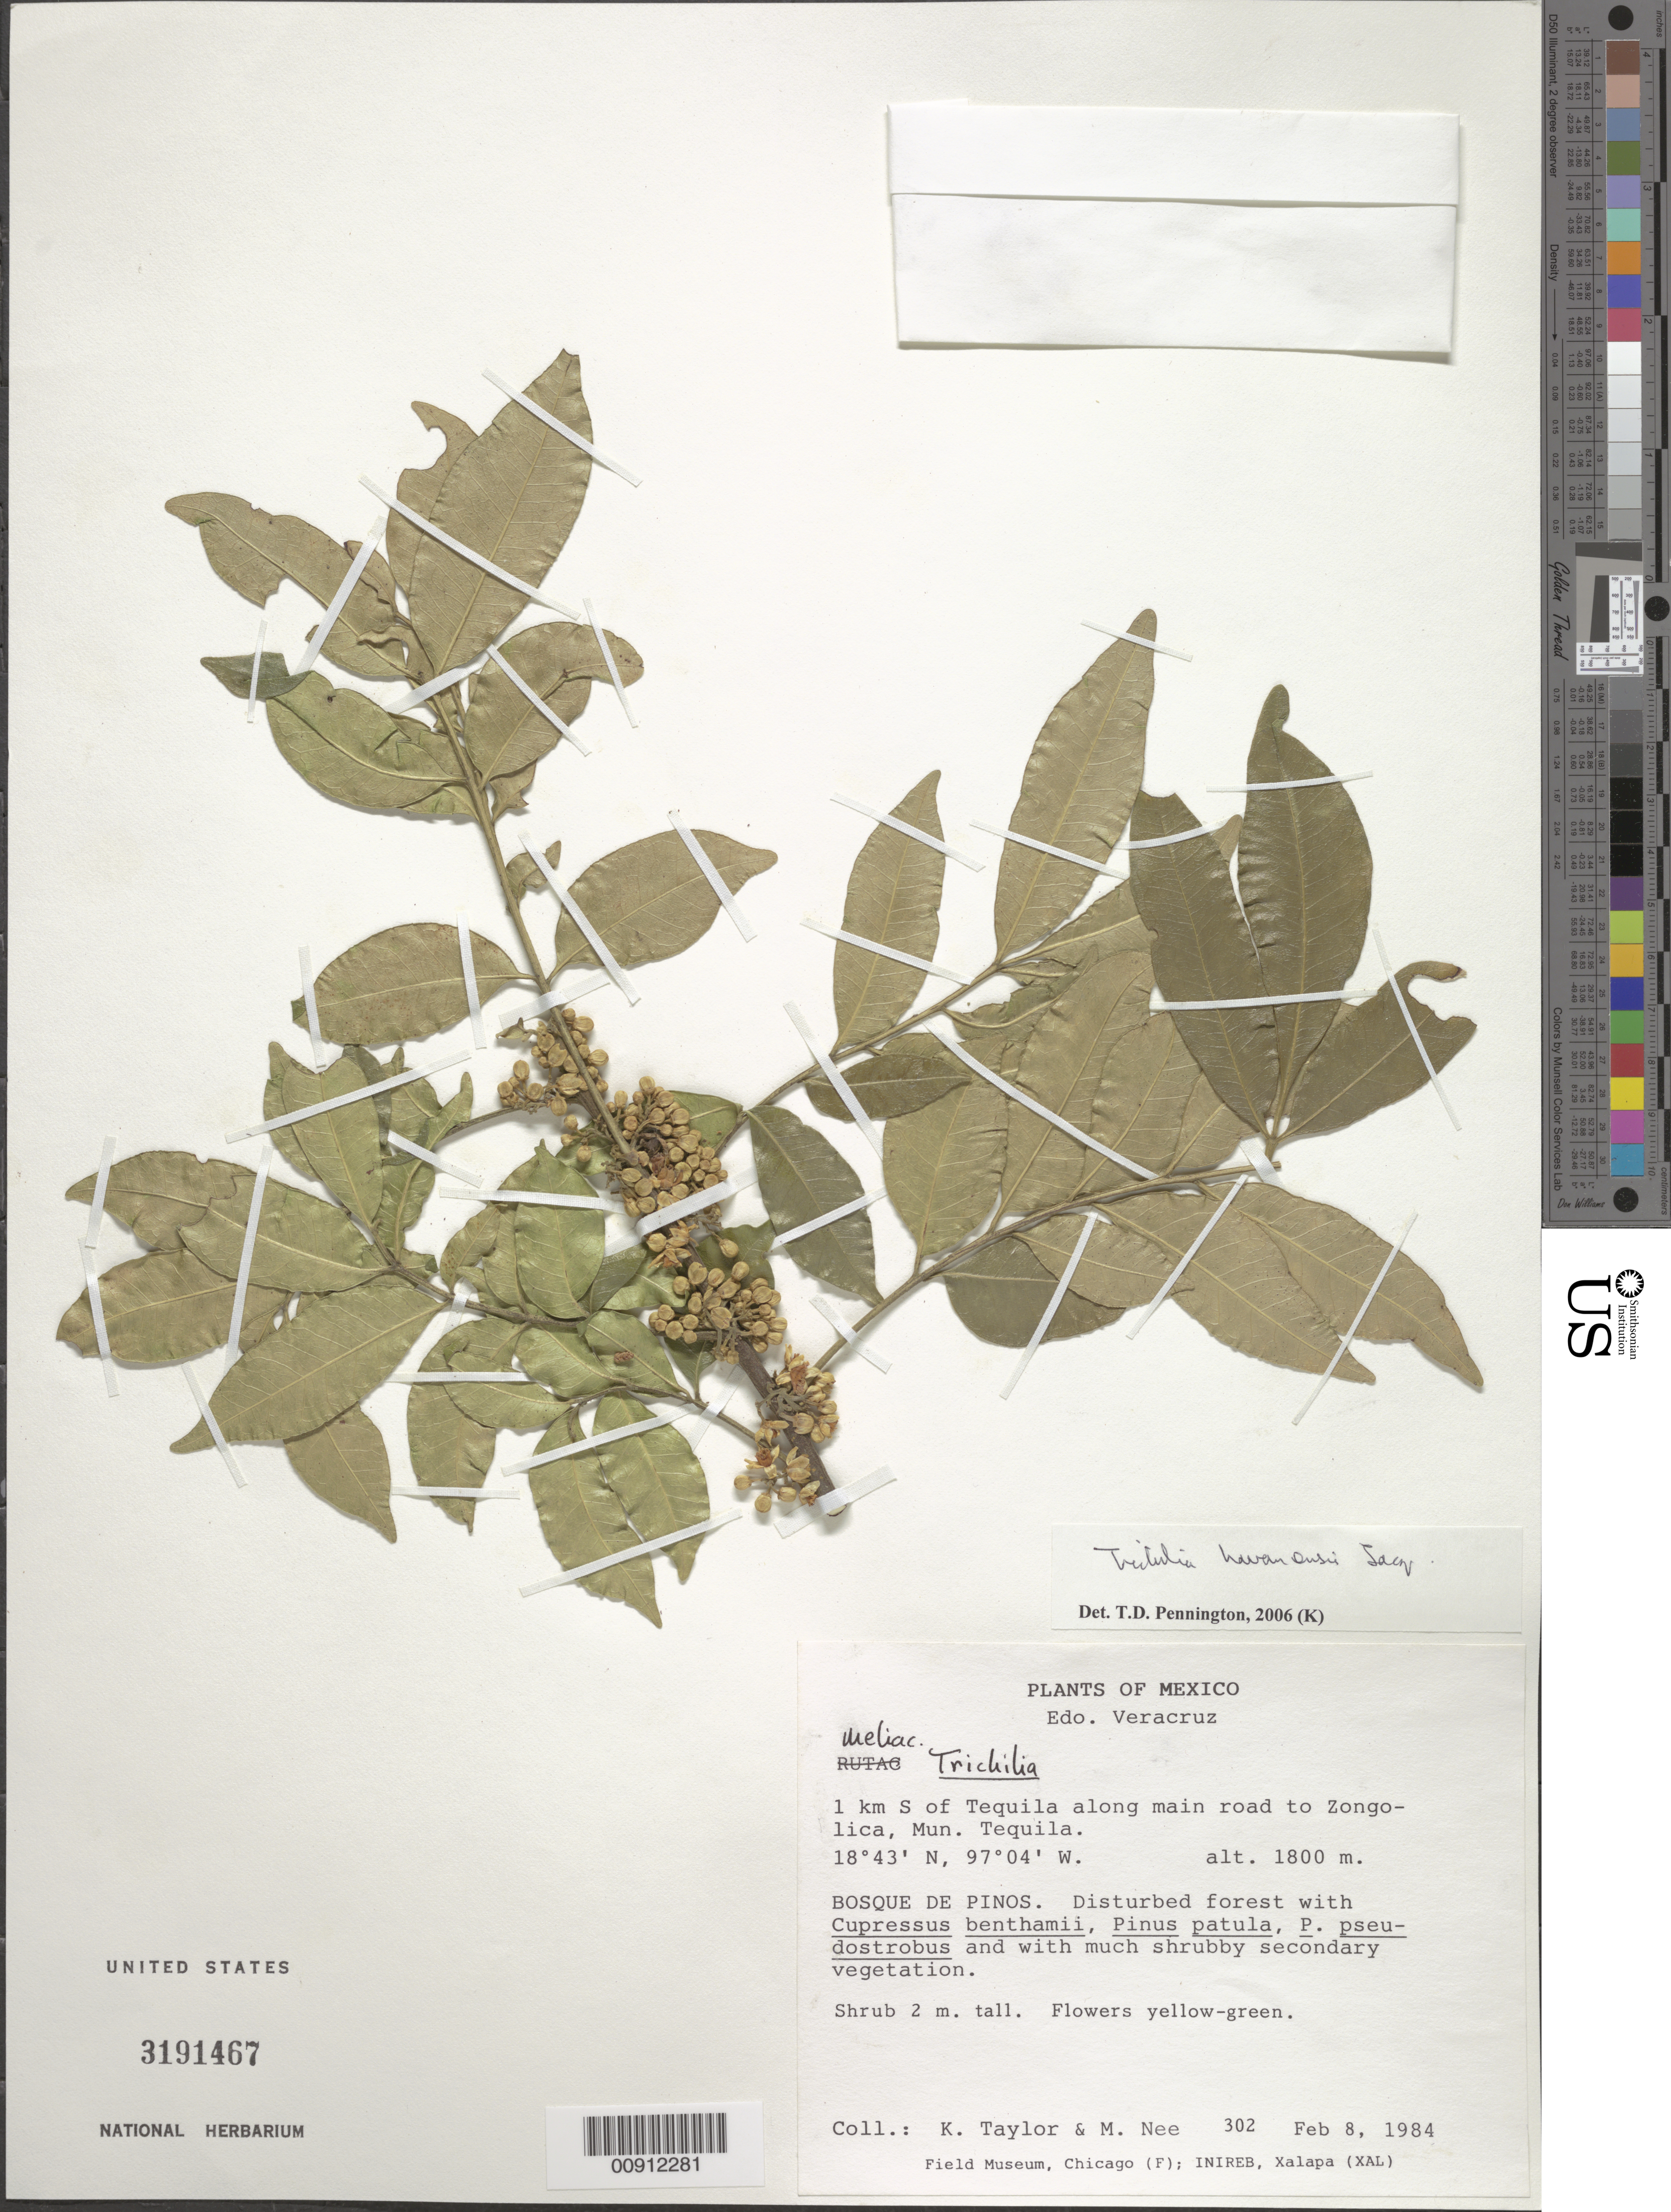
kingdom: Plantae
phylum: Tracheophyta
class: Magnoliopsida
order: Sapindales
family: Meliaceae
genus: Trichilia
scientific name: Trichilia havanensis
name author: Jacq.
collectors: K. Taylor & M. Nee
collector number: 302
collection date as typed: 08 Feb 1984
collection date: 1984-02-08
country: Mexico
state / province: Veracruz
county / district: Tequila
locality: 1 km S of Tequila along main road to Zongolica, Mun. Tequila, Veracruz.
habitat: Bosque de Pinos. Disturbed forest with Cupressus benthamii, Pinus patula, P. pseudostrobus and w/much scrubby secondary veg.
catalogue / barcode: US 3191467